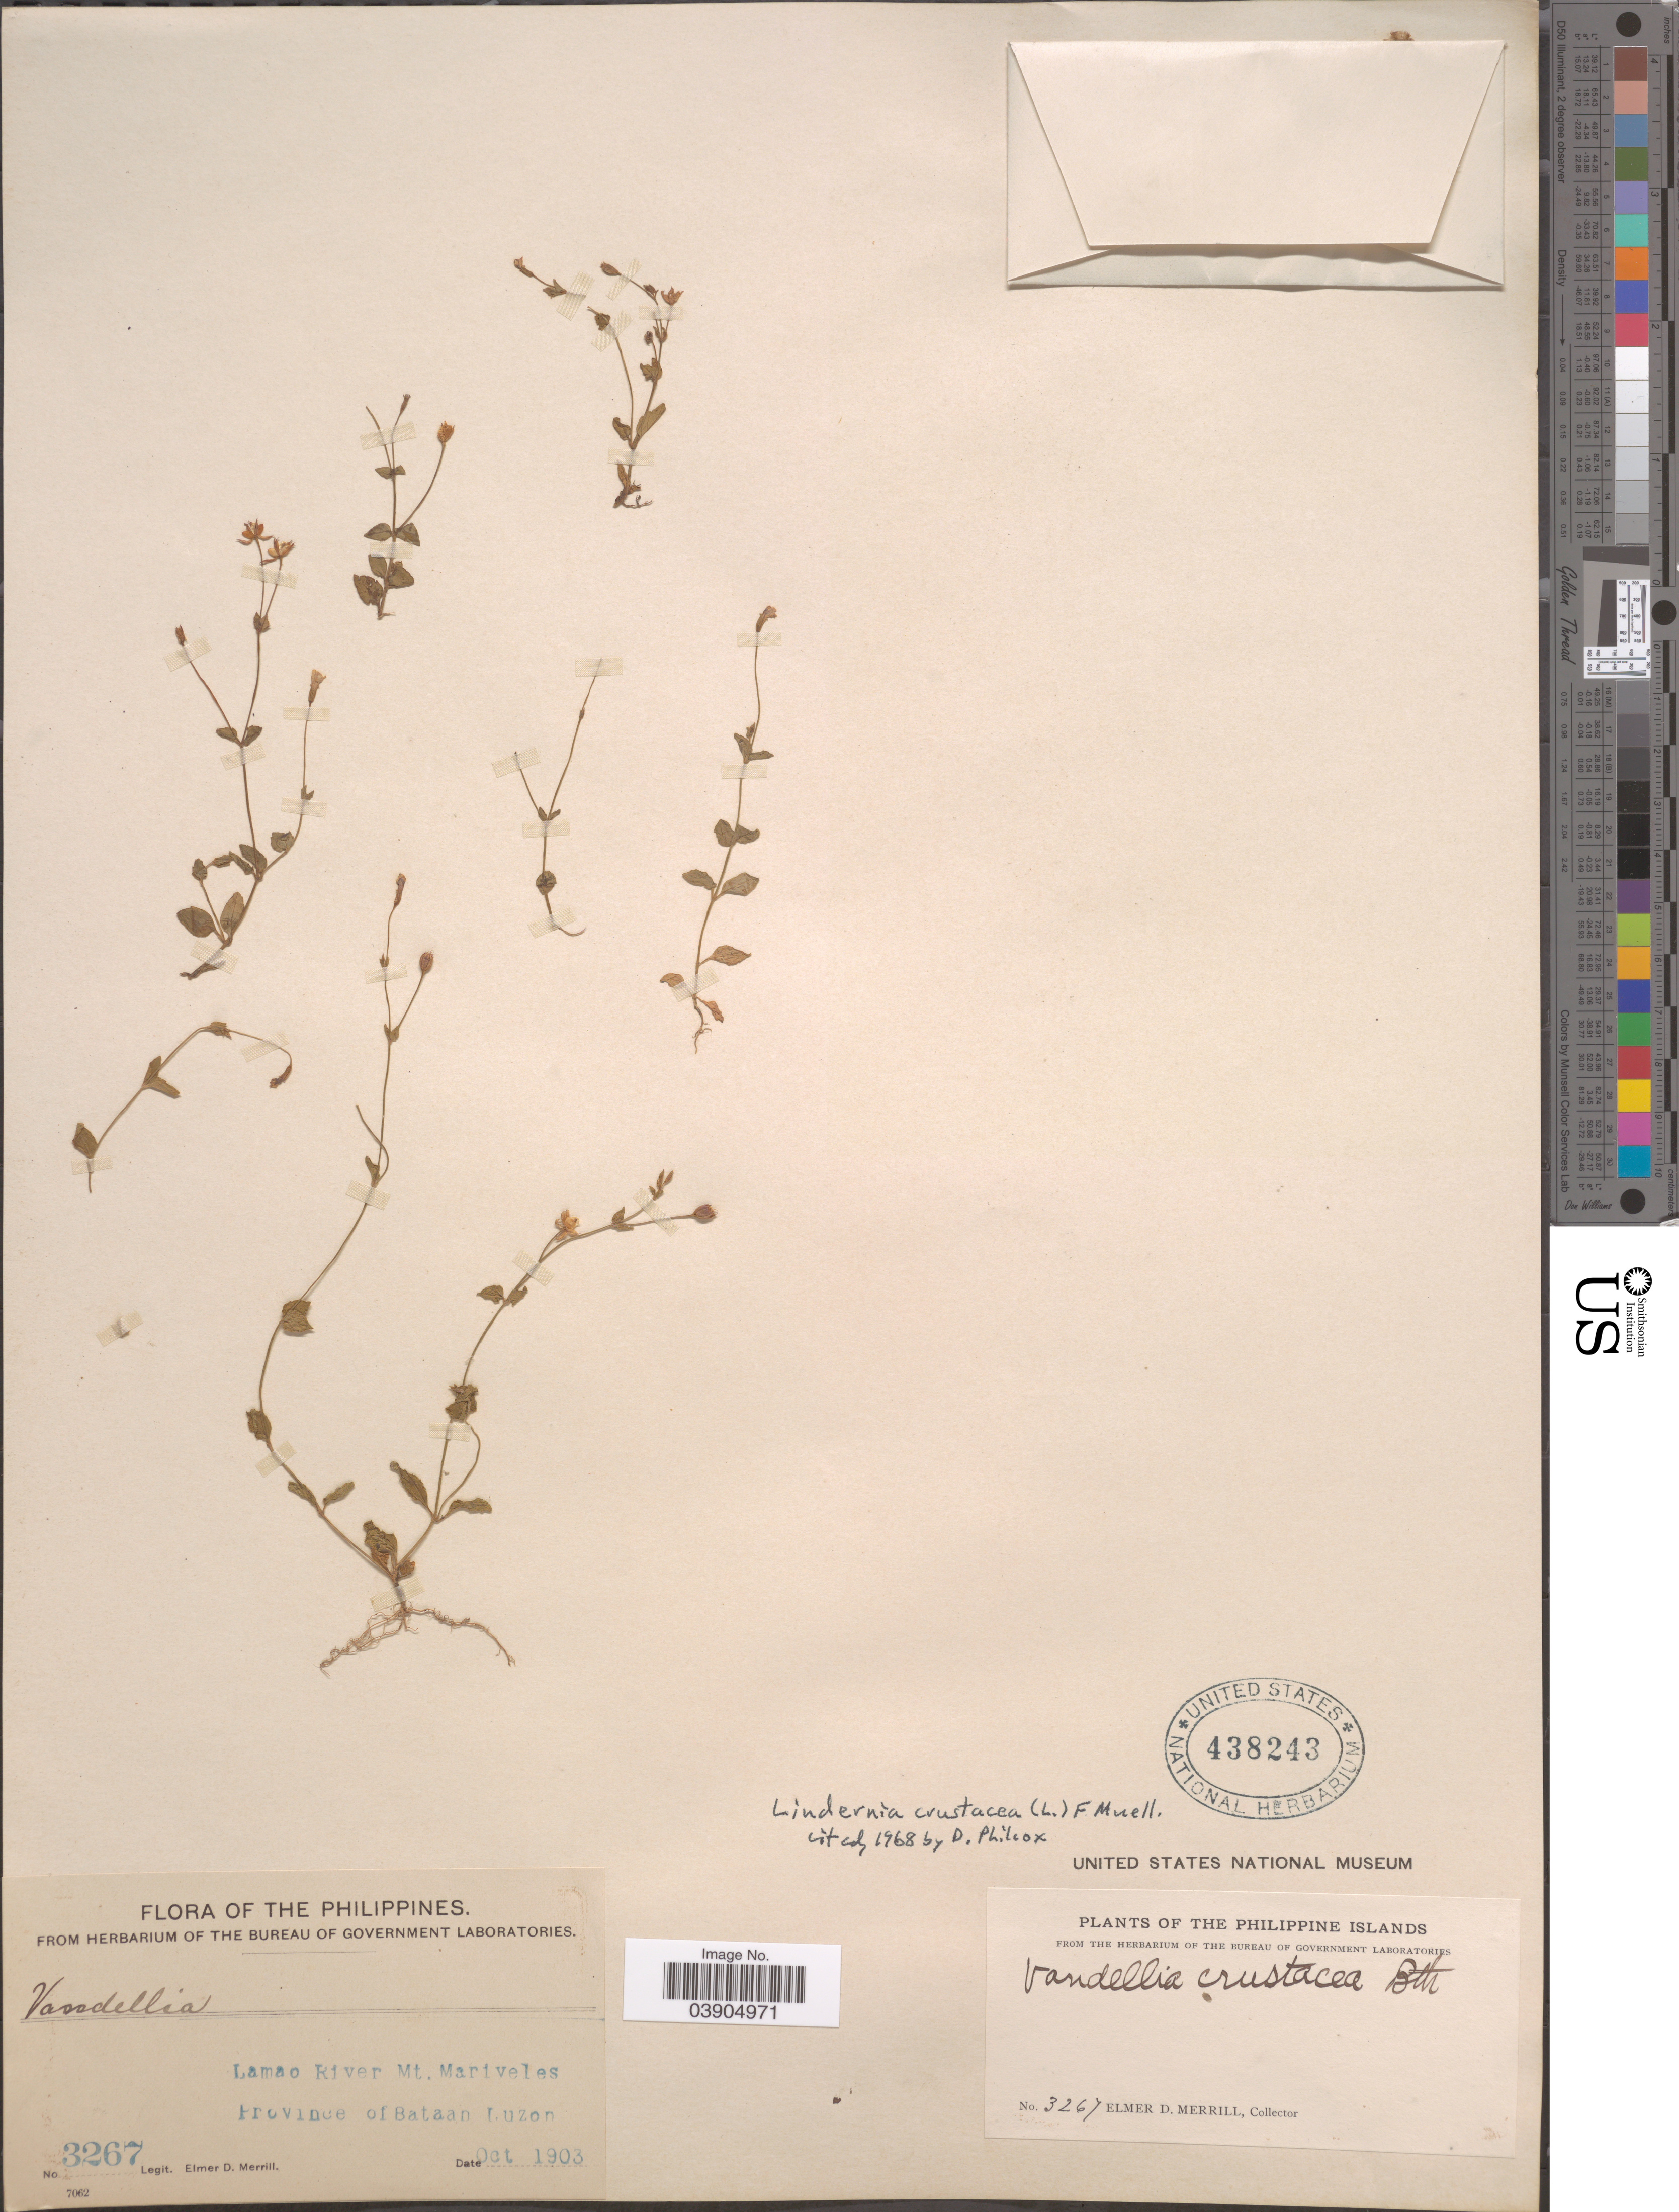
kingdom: Plantae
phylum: Tracheophyta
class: Magnoliopsida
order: Lamiales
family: Linderniaceae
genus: Lindernia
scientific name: Lindernia crustacea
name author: (L.) F. Muell.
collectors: E. D. Merrill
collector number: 3267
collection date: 1903-10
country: Philippines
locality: Lamao River Mt. Mariveles. Province of Bataan, Luzon.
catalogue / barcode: US 438243